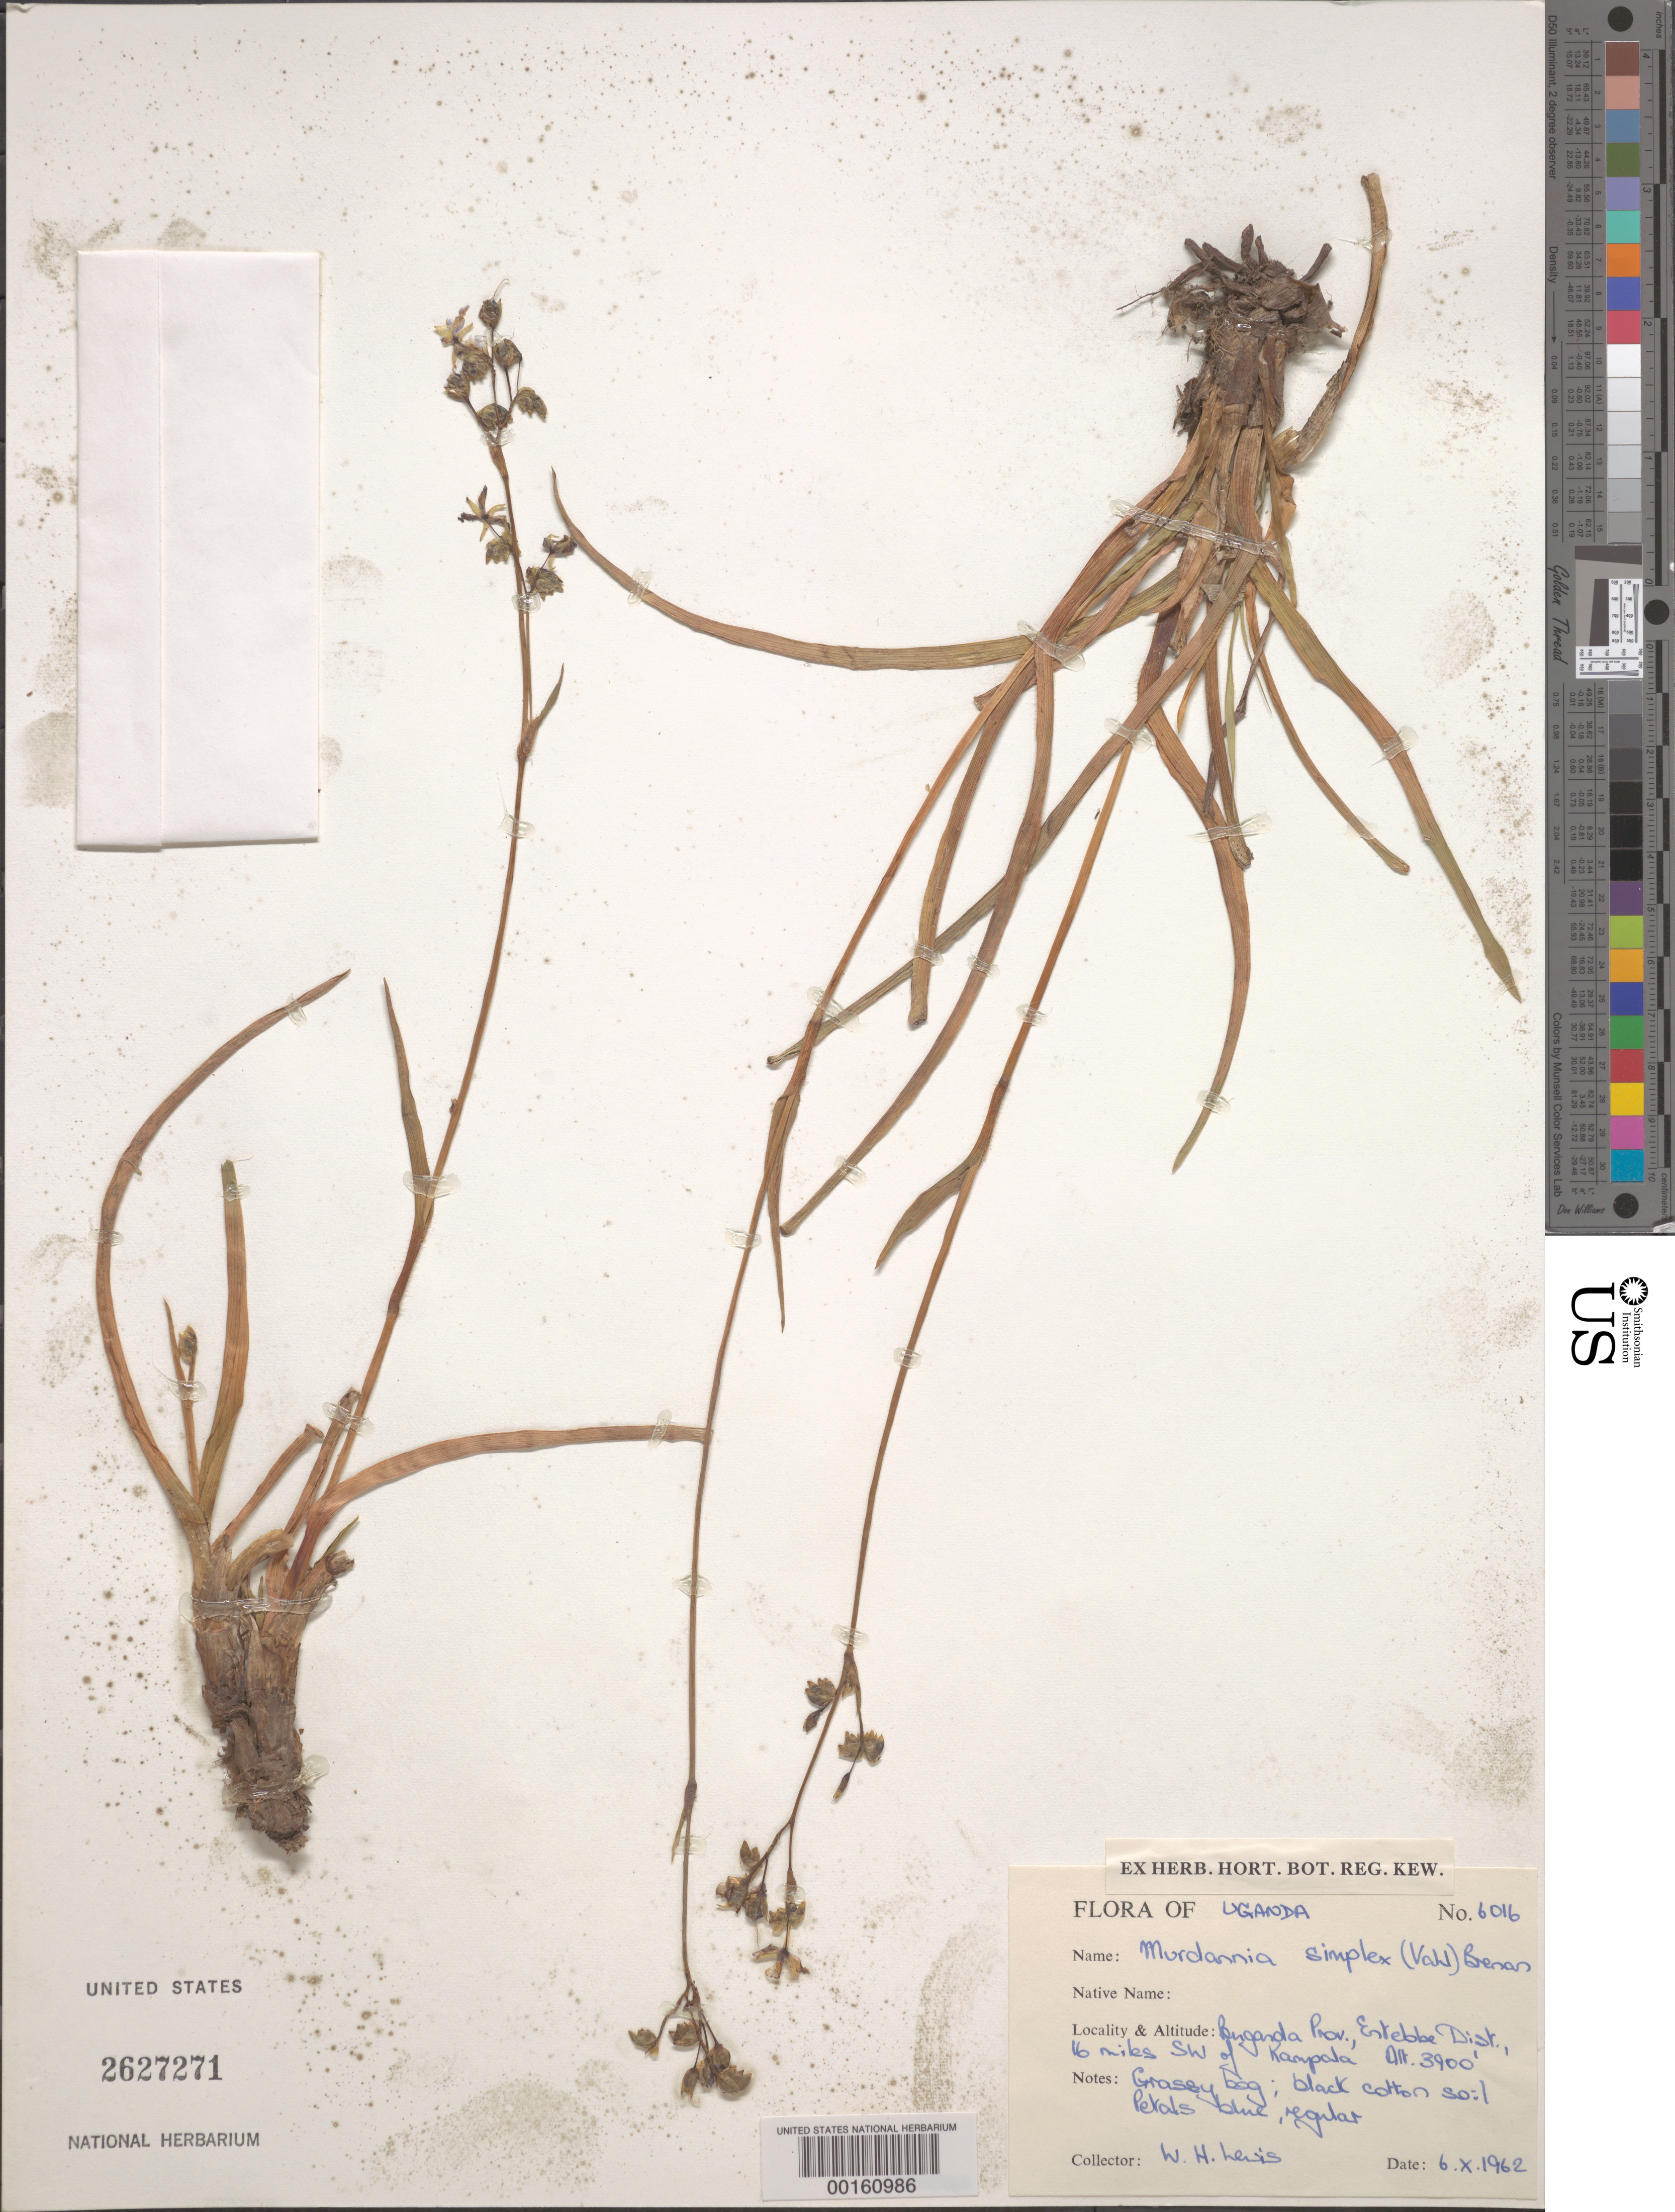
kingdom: Plantae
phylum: Tracheophyta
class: Liliopsida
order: Commelinales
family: Commelinaceae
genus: Murdannia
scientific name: Murdannia simplex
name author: (Vahl) Brenan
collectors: W. H. Lewis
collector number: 6016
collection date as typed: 06 Oct 1962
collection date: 1962-10-06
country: Uganda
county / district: Entebbe Dist.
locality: Sw of kampala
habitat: Grassy bog; black cotton soil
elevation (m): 1190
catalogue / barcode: US 2627271